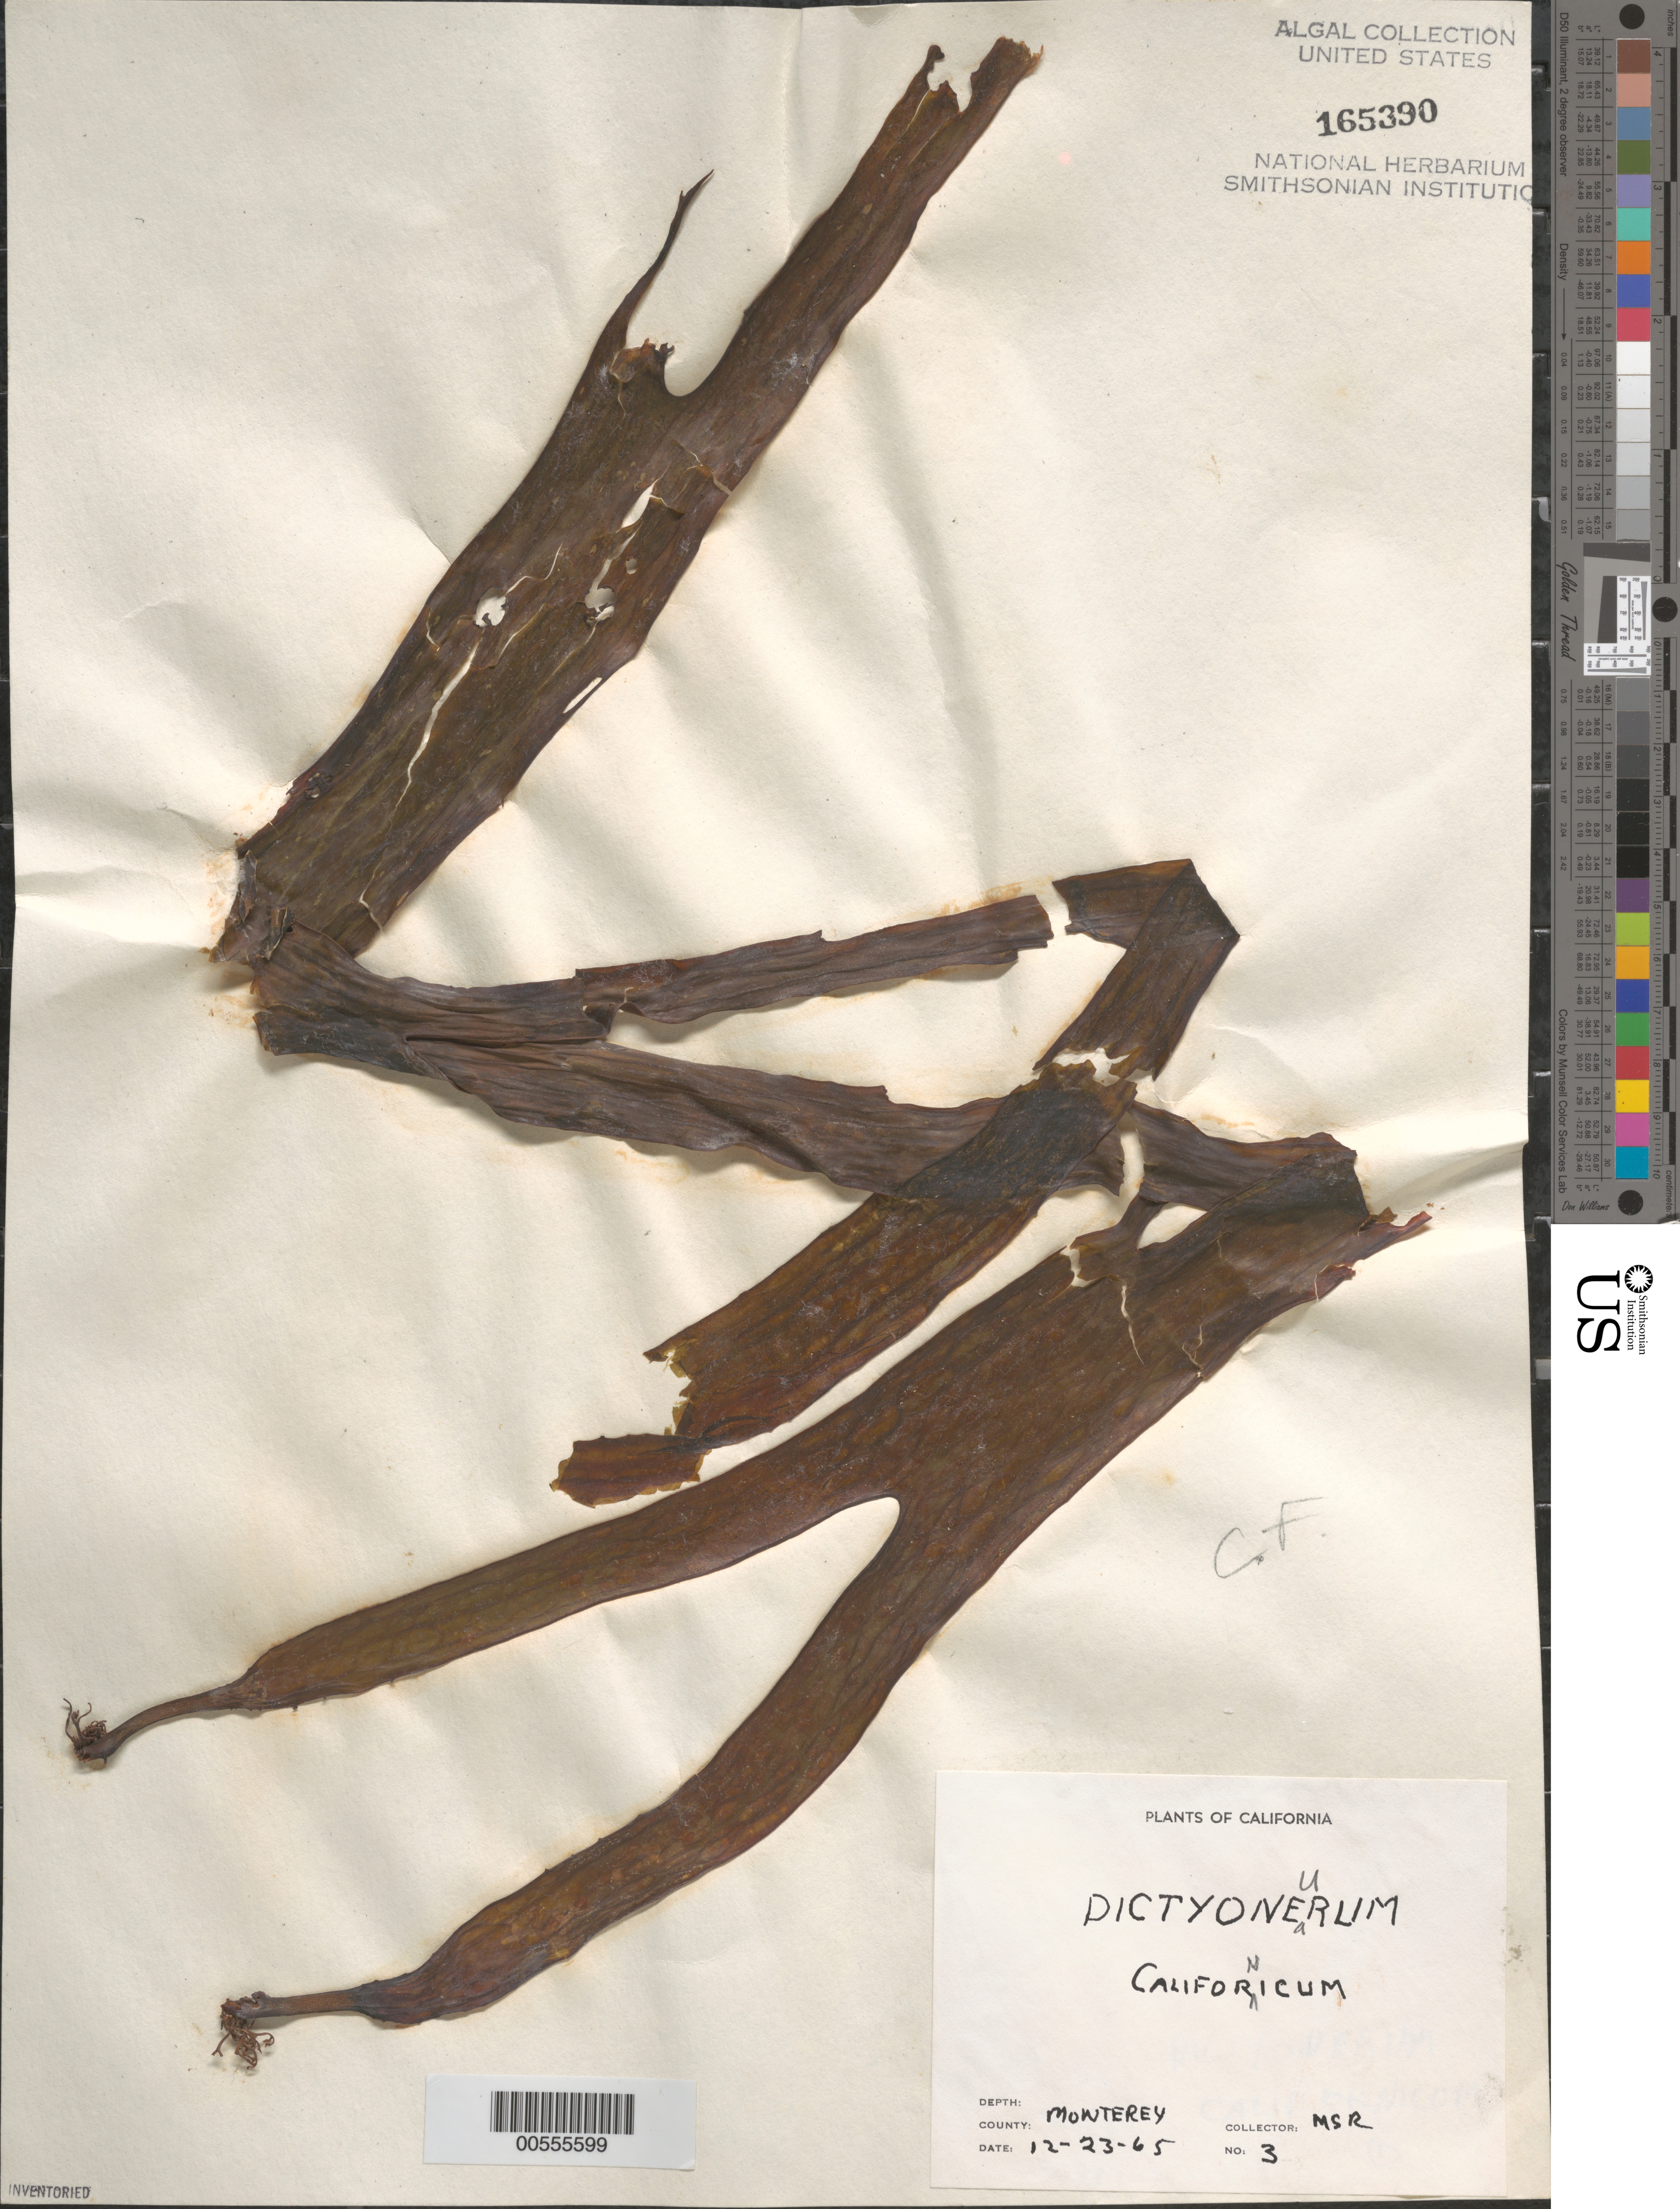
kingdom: Chromista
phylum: Ochrophyta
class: Phaeophyceae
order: Laminariales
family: Costariaceae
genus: Dictyoneurum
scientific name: Dictyoneurum californicum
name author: Rupr.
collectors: M. R.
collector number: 3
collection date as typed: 23 Dec 1965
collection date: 1965-12-23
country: United States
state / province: California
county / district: Monterey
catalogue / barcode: US 165390